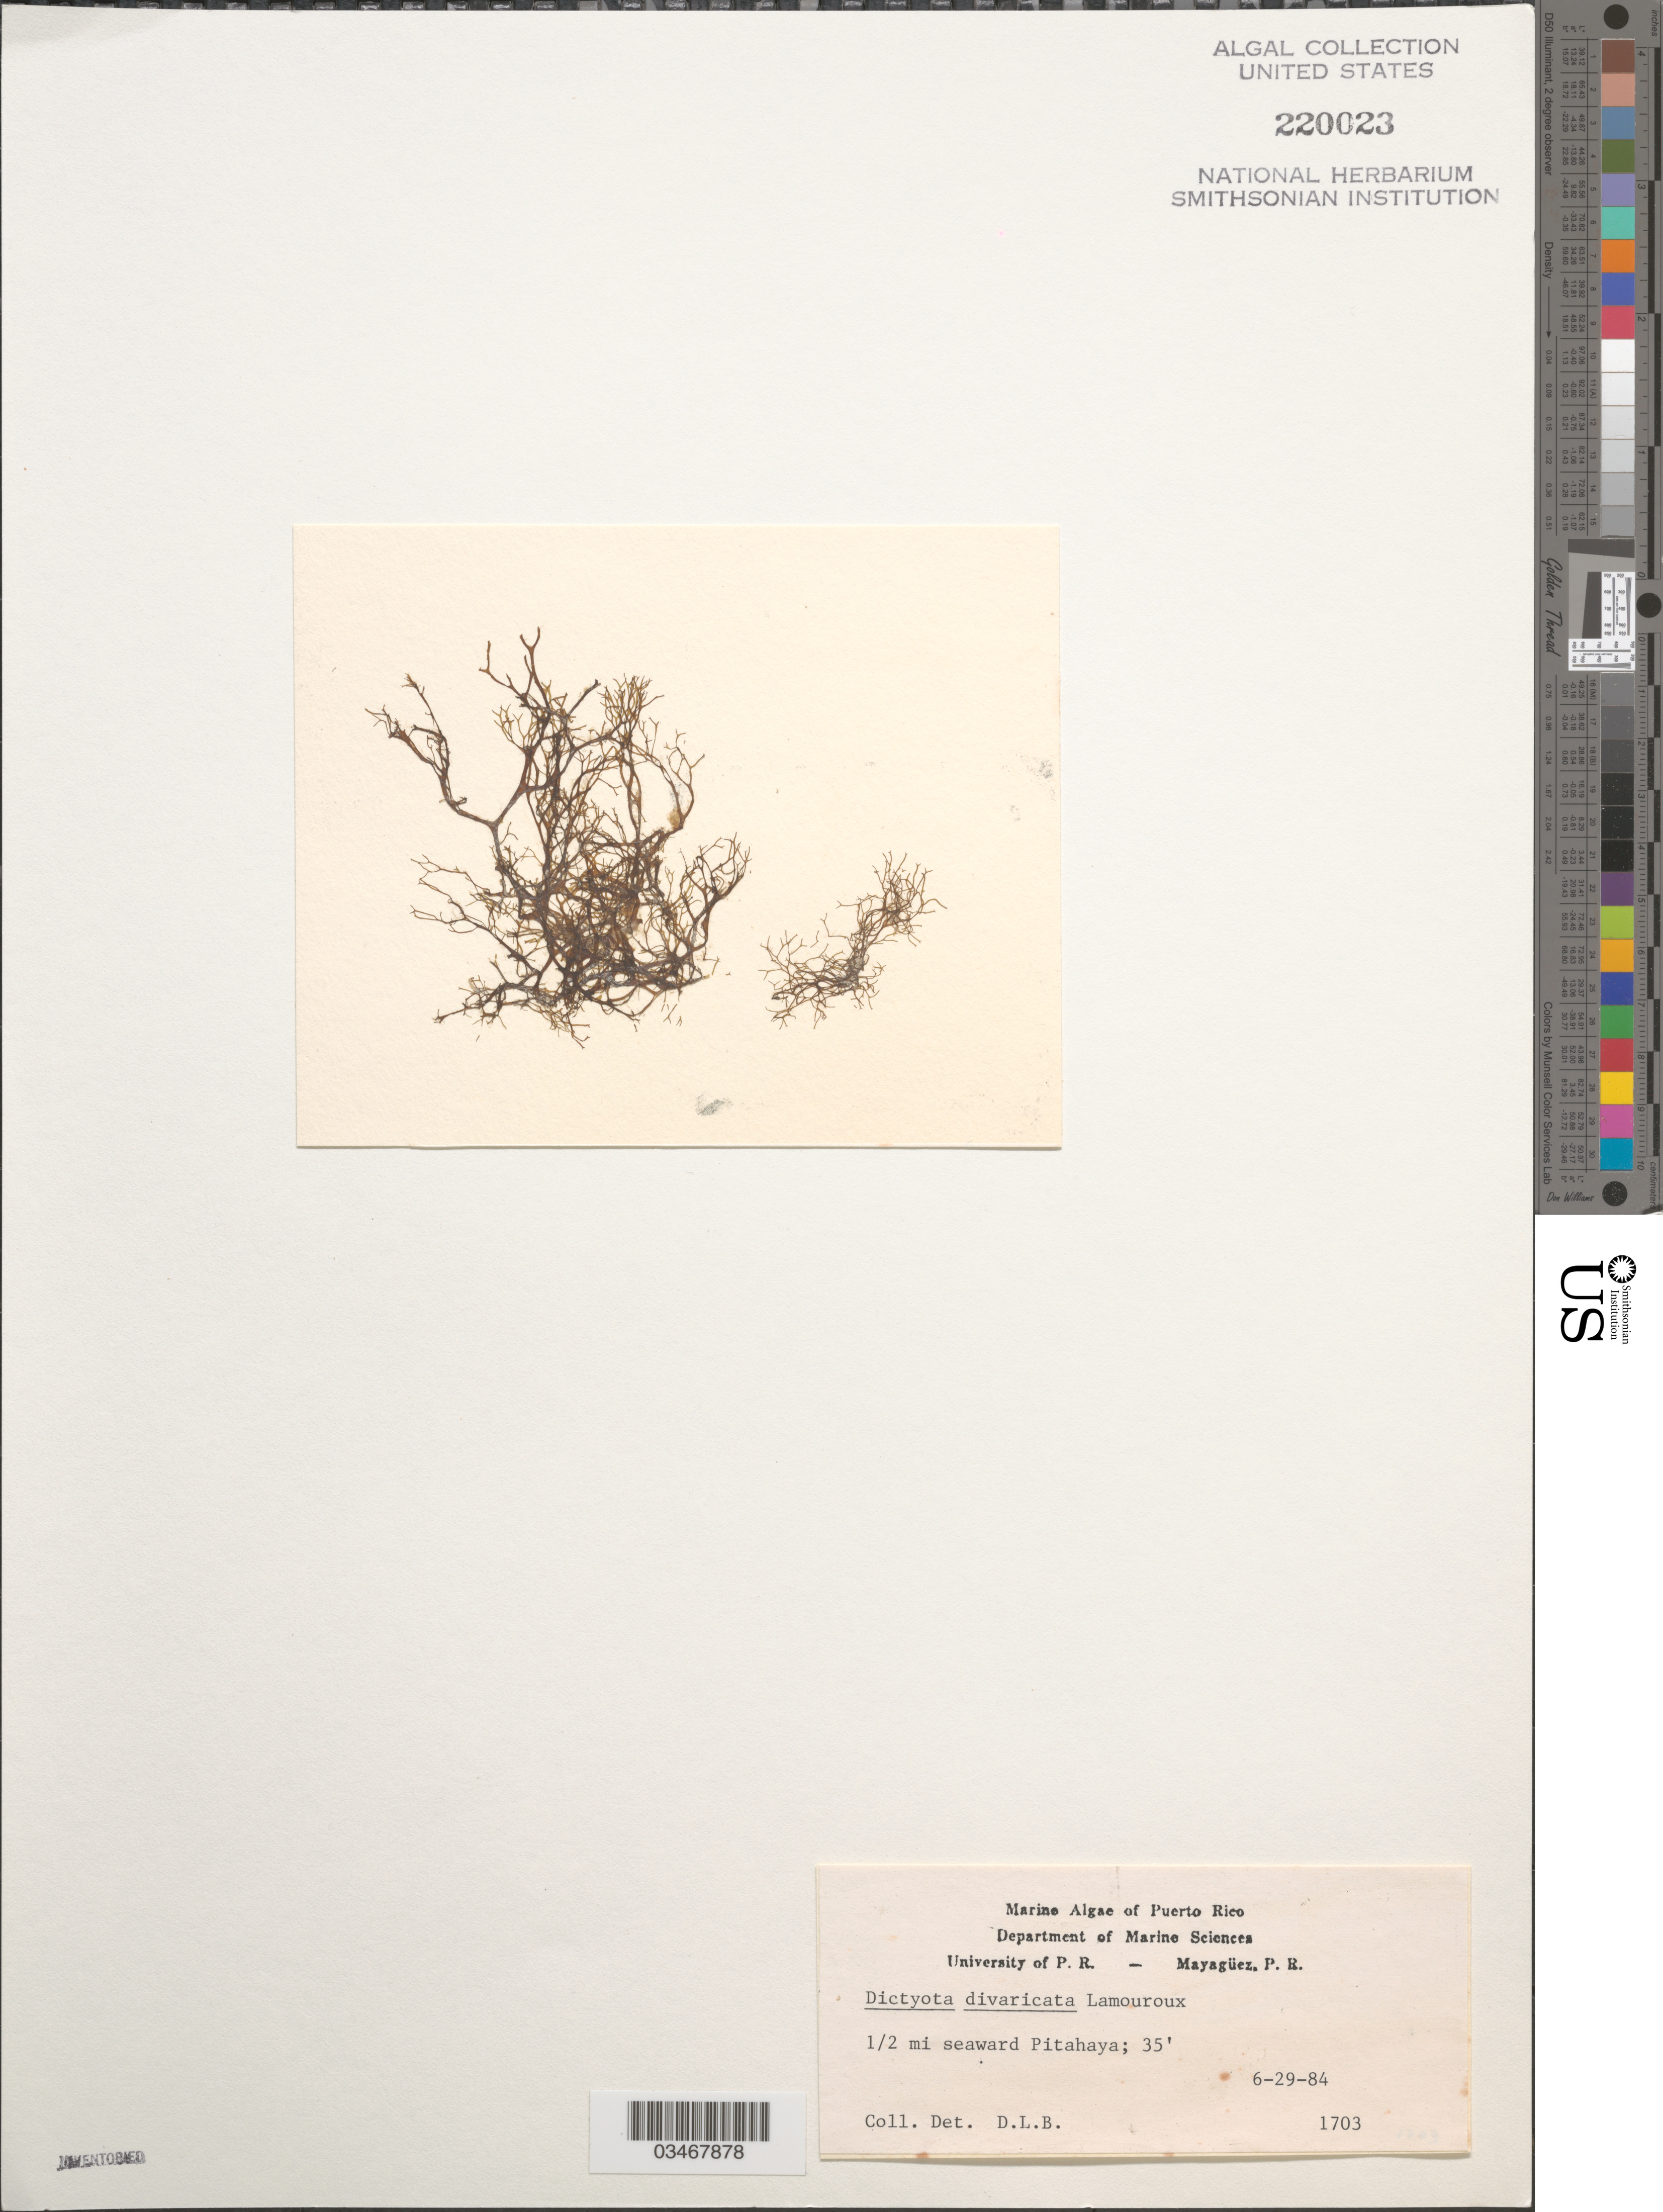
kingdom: Chromista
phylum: Ochrophyta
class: Phaeophyceae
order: Dictyotales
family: Dictyotaceae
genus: Dictyota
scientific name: Dictyota divaricata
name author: J.V.Lamouroux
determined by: Ballantine, D. L.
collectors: D.L. Ballantine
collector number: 1703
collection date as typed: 29 Jun 1984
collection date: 1984-06-29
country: Puerto Rico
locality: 1/2 mi seaward Pitahaya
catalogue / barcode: US 220023